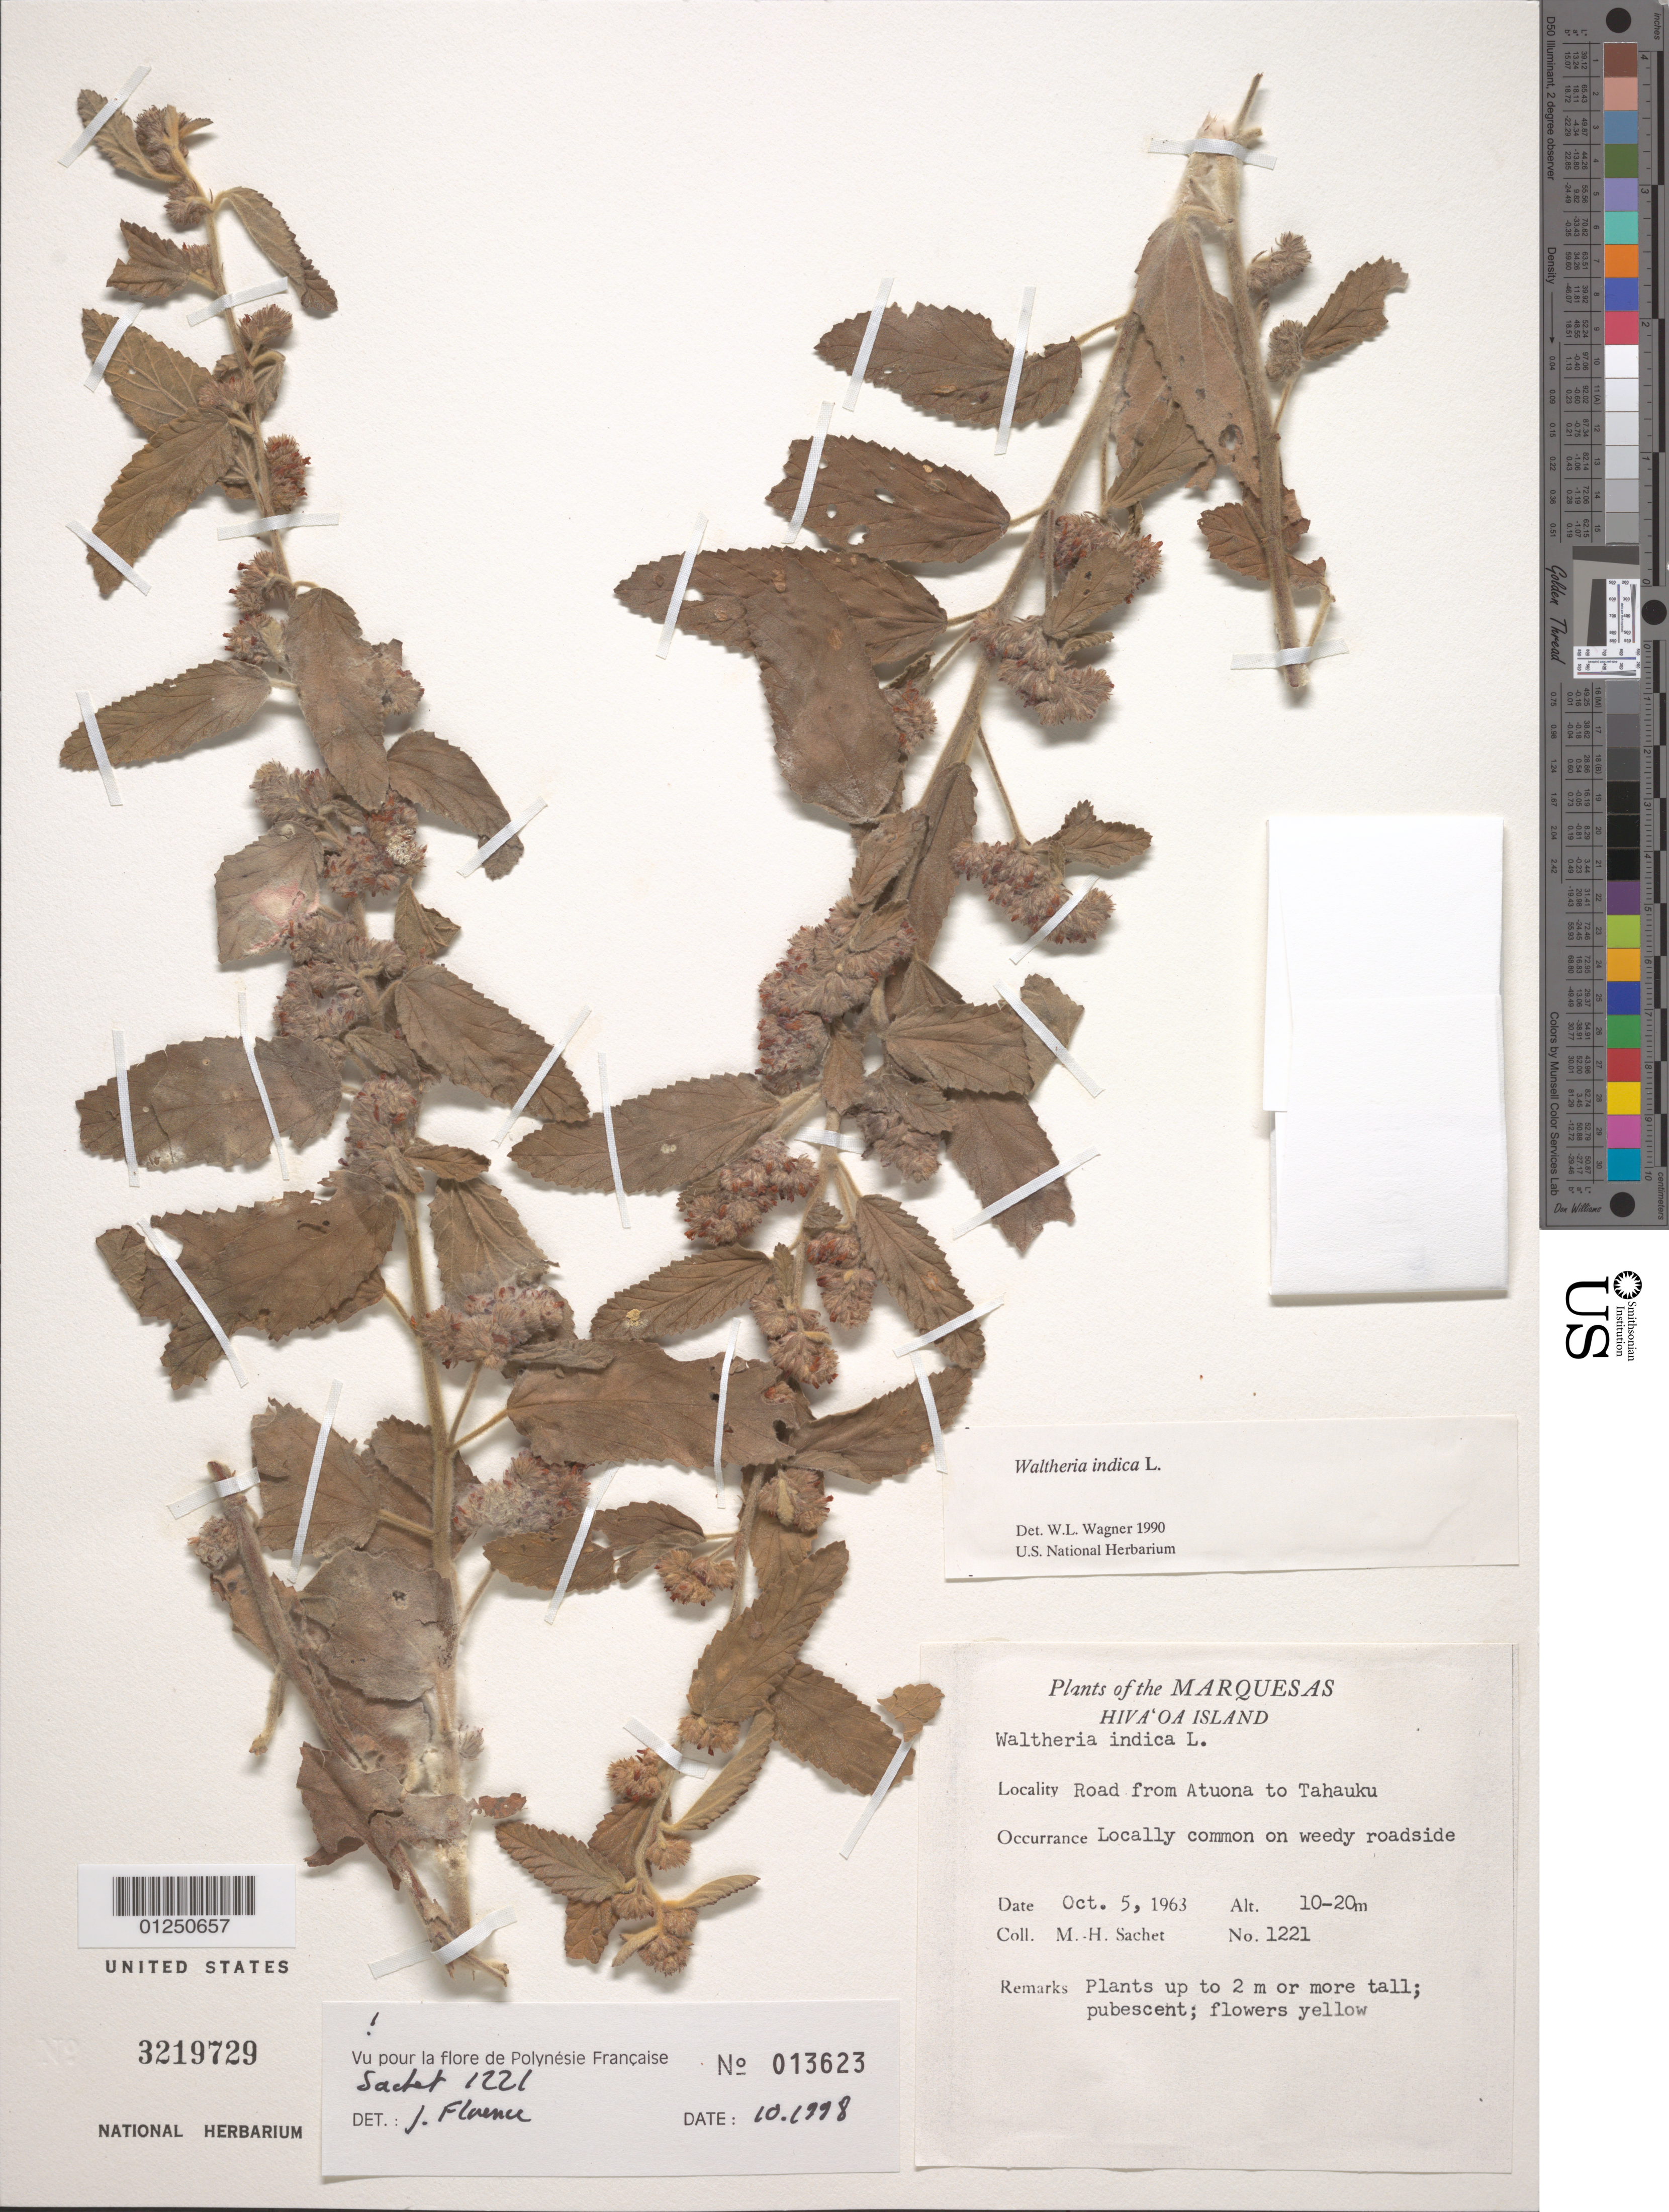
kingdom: Plantae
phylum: Tracheophyta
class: Magnoliopsida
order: Malvales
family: Malvaceae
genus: Waltheria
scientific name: Waltheria indica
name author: L.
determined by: Wagner, W. L., (BOT), Smithsonian Institution - National Museum of Natural History (UNITED STATES)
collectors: M.-H. Sachet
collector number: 1221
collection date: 1963-10-05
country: French Polynesia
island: Hiva Oa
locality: road from Atuona to Tahauku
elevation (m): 10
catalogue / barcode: US 3219729